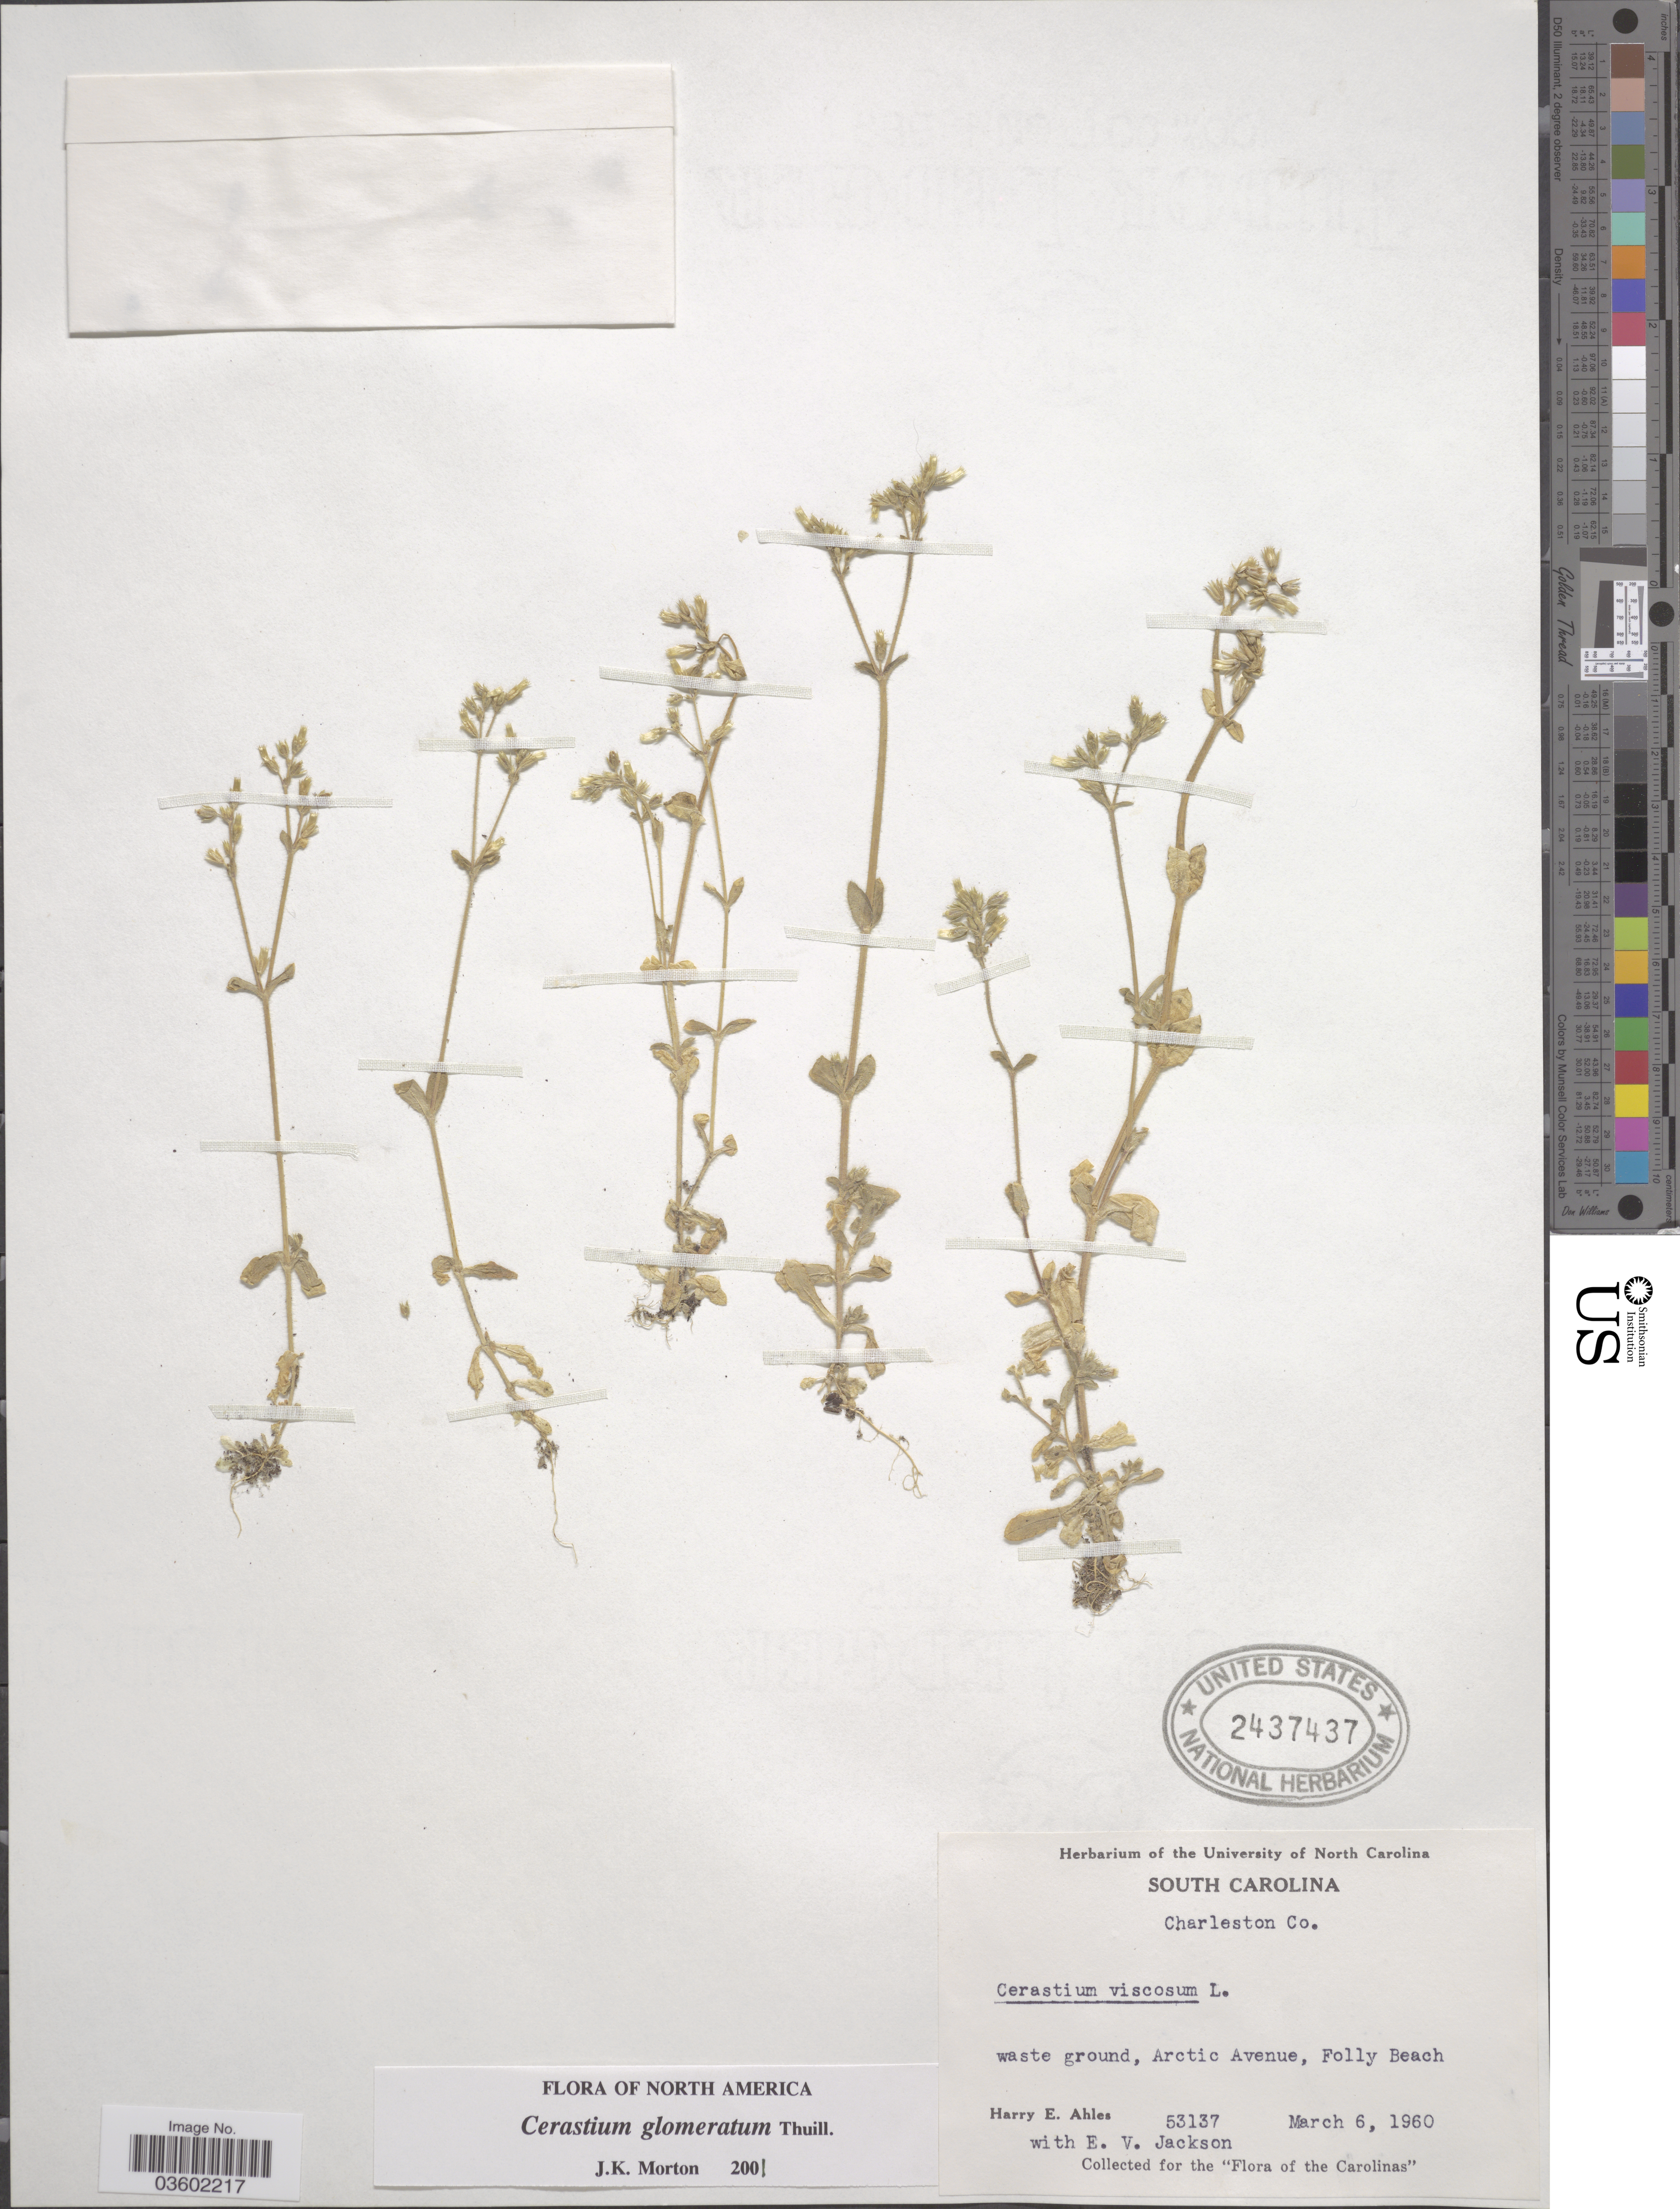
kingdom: Plantae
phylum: Tracheophyta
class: Magnoliopsida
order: Caryophyllales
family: Caryophyllaceae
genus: Cerastium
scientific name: Cerastium viscosum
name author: L.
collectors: H. E. Ahles & E. Jackson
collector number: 53137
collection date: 1960-03-06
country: United States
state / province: South Carolina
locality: Charleston Co. Arctic Avenue, Folly Beach.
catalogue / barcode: US 2437437